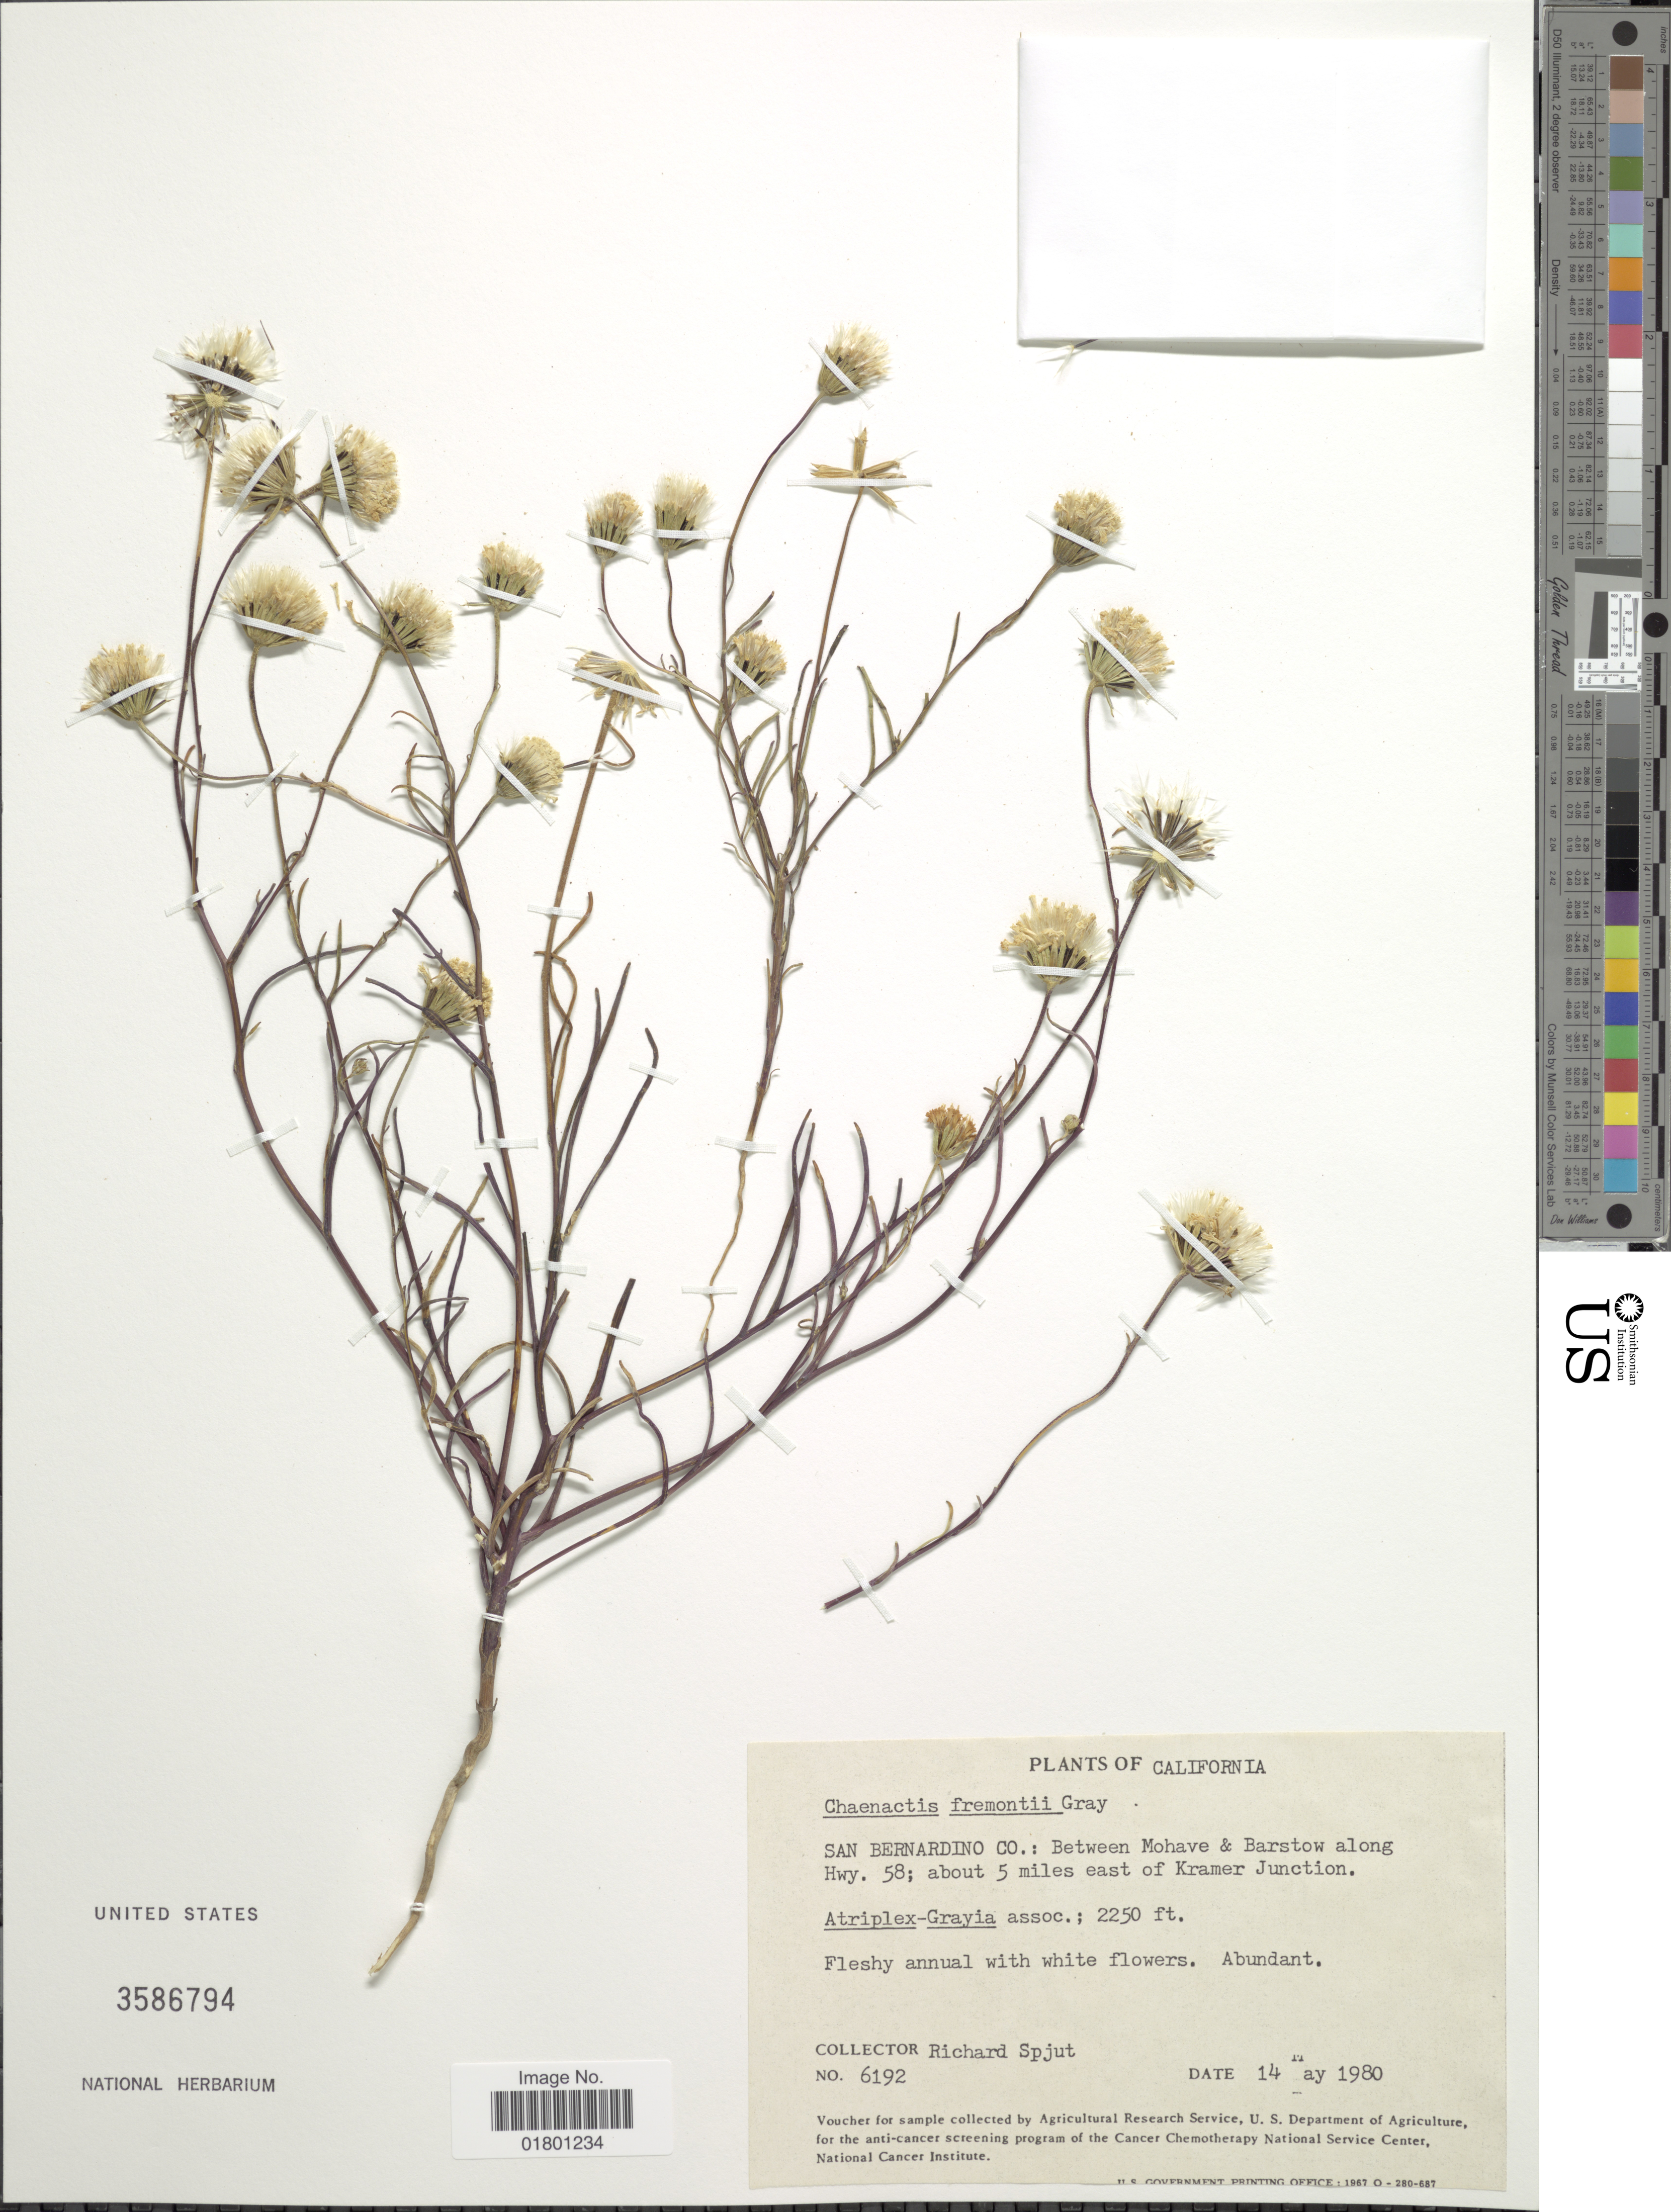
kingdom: Plantae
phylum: Tracheophyta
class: Magnoliopsida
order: Asterales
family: Asteraceae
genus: Chaenactis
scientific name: Chaenactis fremontii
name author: A. Gray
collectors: R. Spjut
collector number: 6192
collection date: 1980-05-14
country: United States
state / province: California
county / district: San Bernardino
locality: San Bernardino Co.: Between Mohave & Barstow along Hwy. 58; about 5 miles east of Kramer Junction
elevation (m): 686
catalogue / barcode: US 3586794